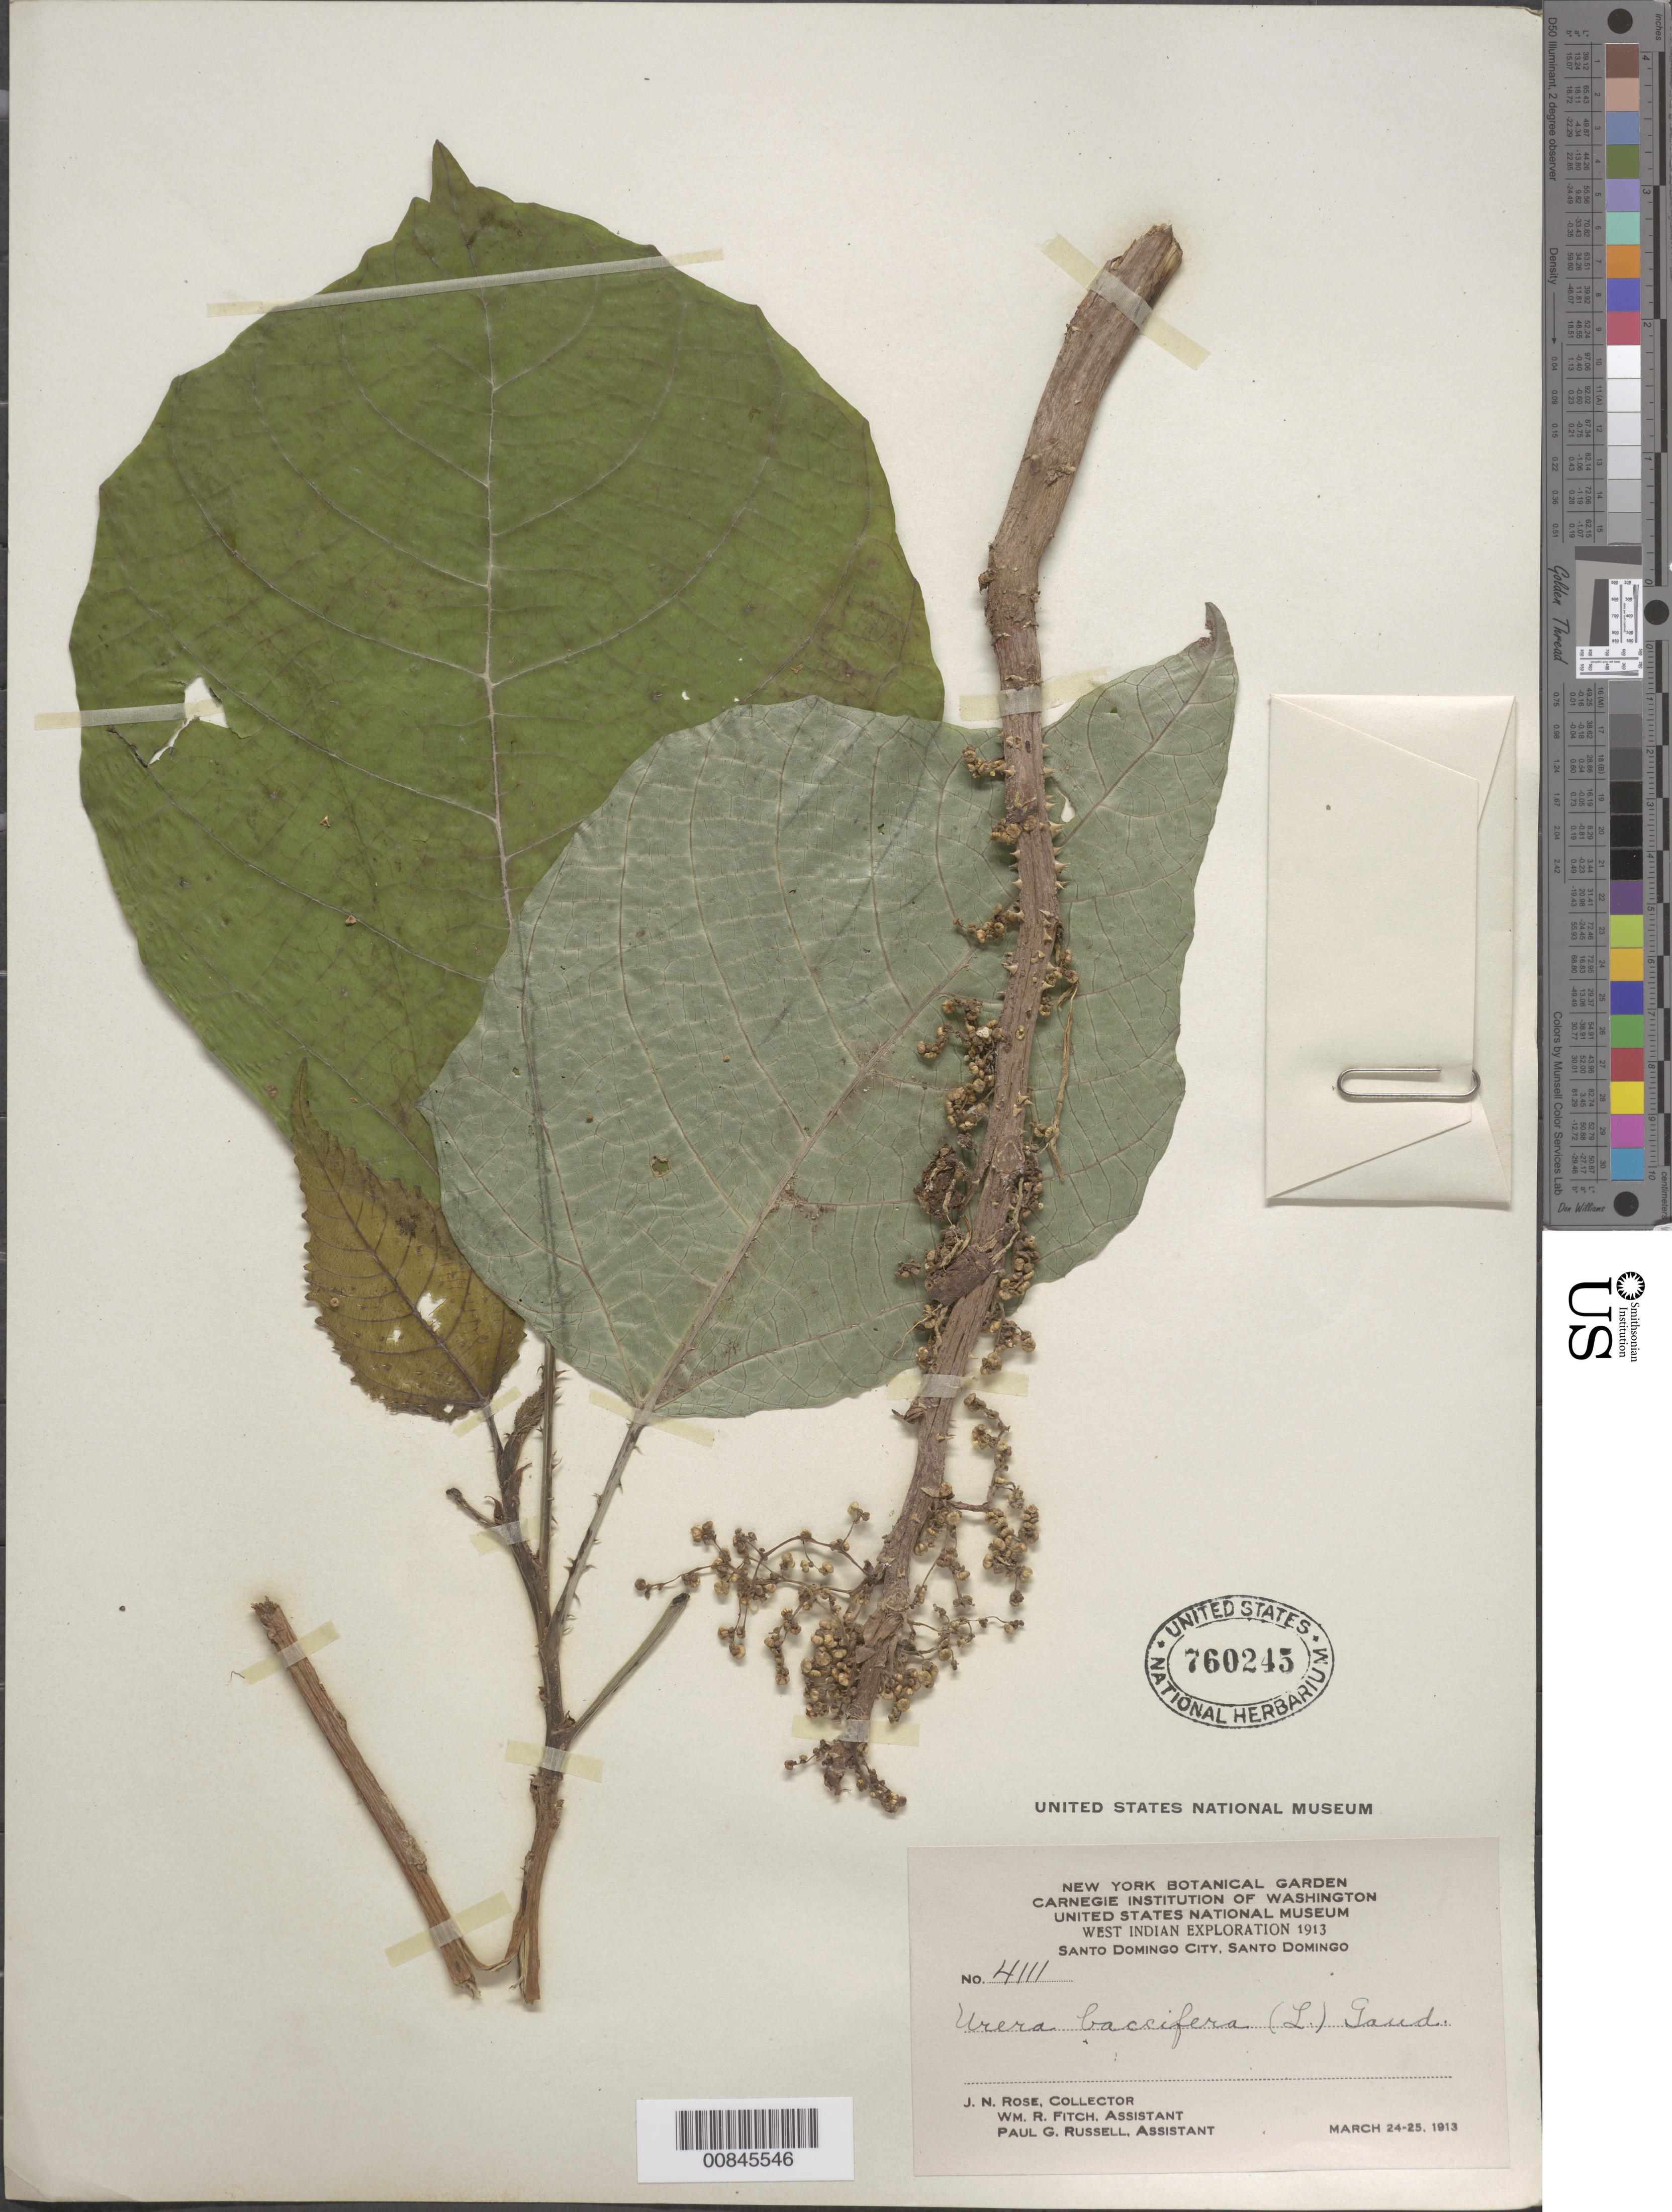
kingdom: Plantae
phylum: Tracheophyta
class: Magnoliopsida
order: Rosales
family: Urticaceae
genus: Urera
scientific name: Urera baccifera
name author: (L.) Gaudich. ex Wedd.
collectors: J. N. Rose, W. R. Fitch & P. G. Russell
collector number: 4111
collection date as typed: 24 Mar 1913 to 25 Mar 1913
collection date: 1913-03-24/1913-03-25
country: Dominican Republic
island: Hispaniola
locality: Santo Domingo City, Santo Domingo.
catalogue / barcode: US 760245